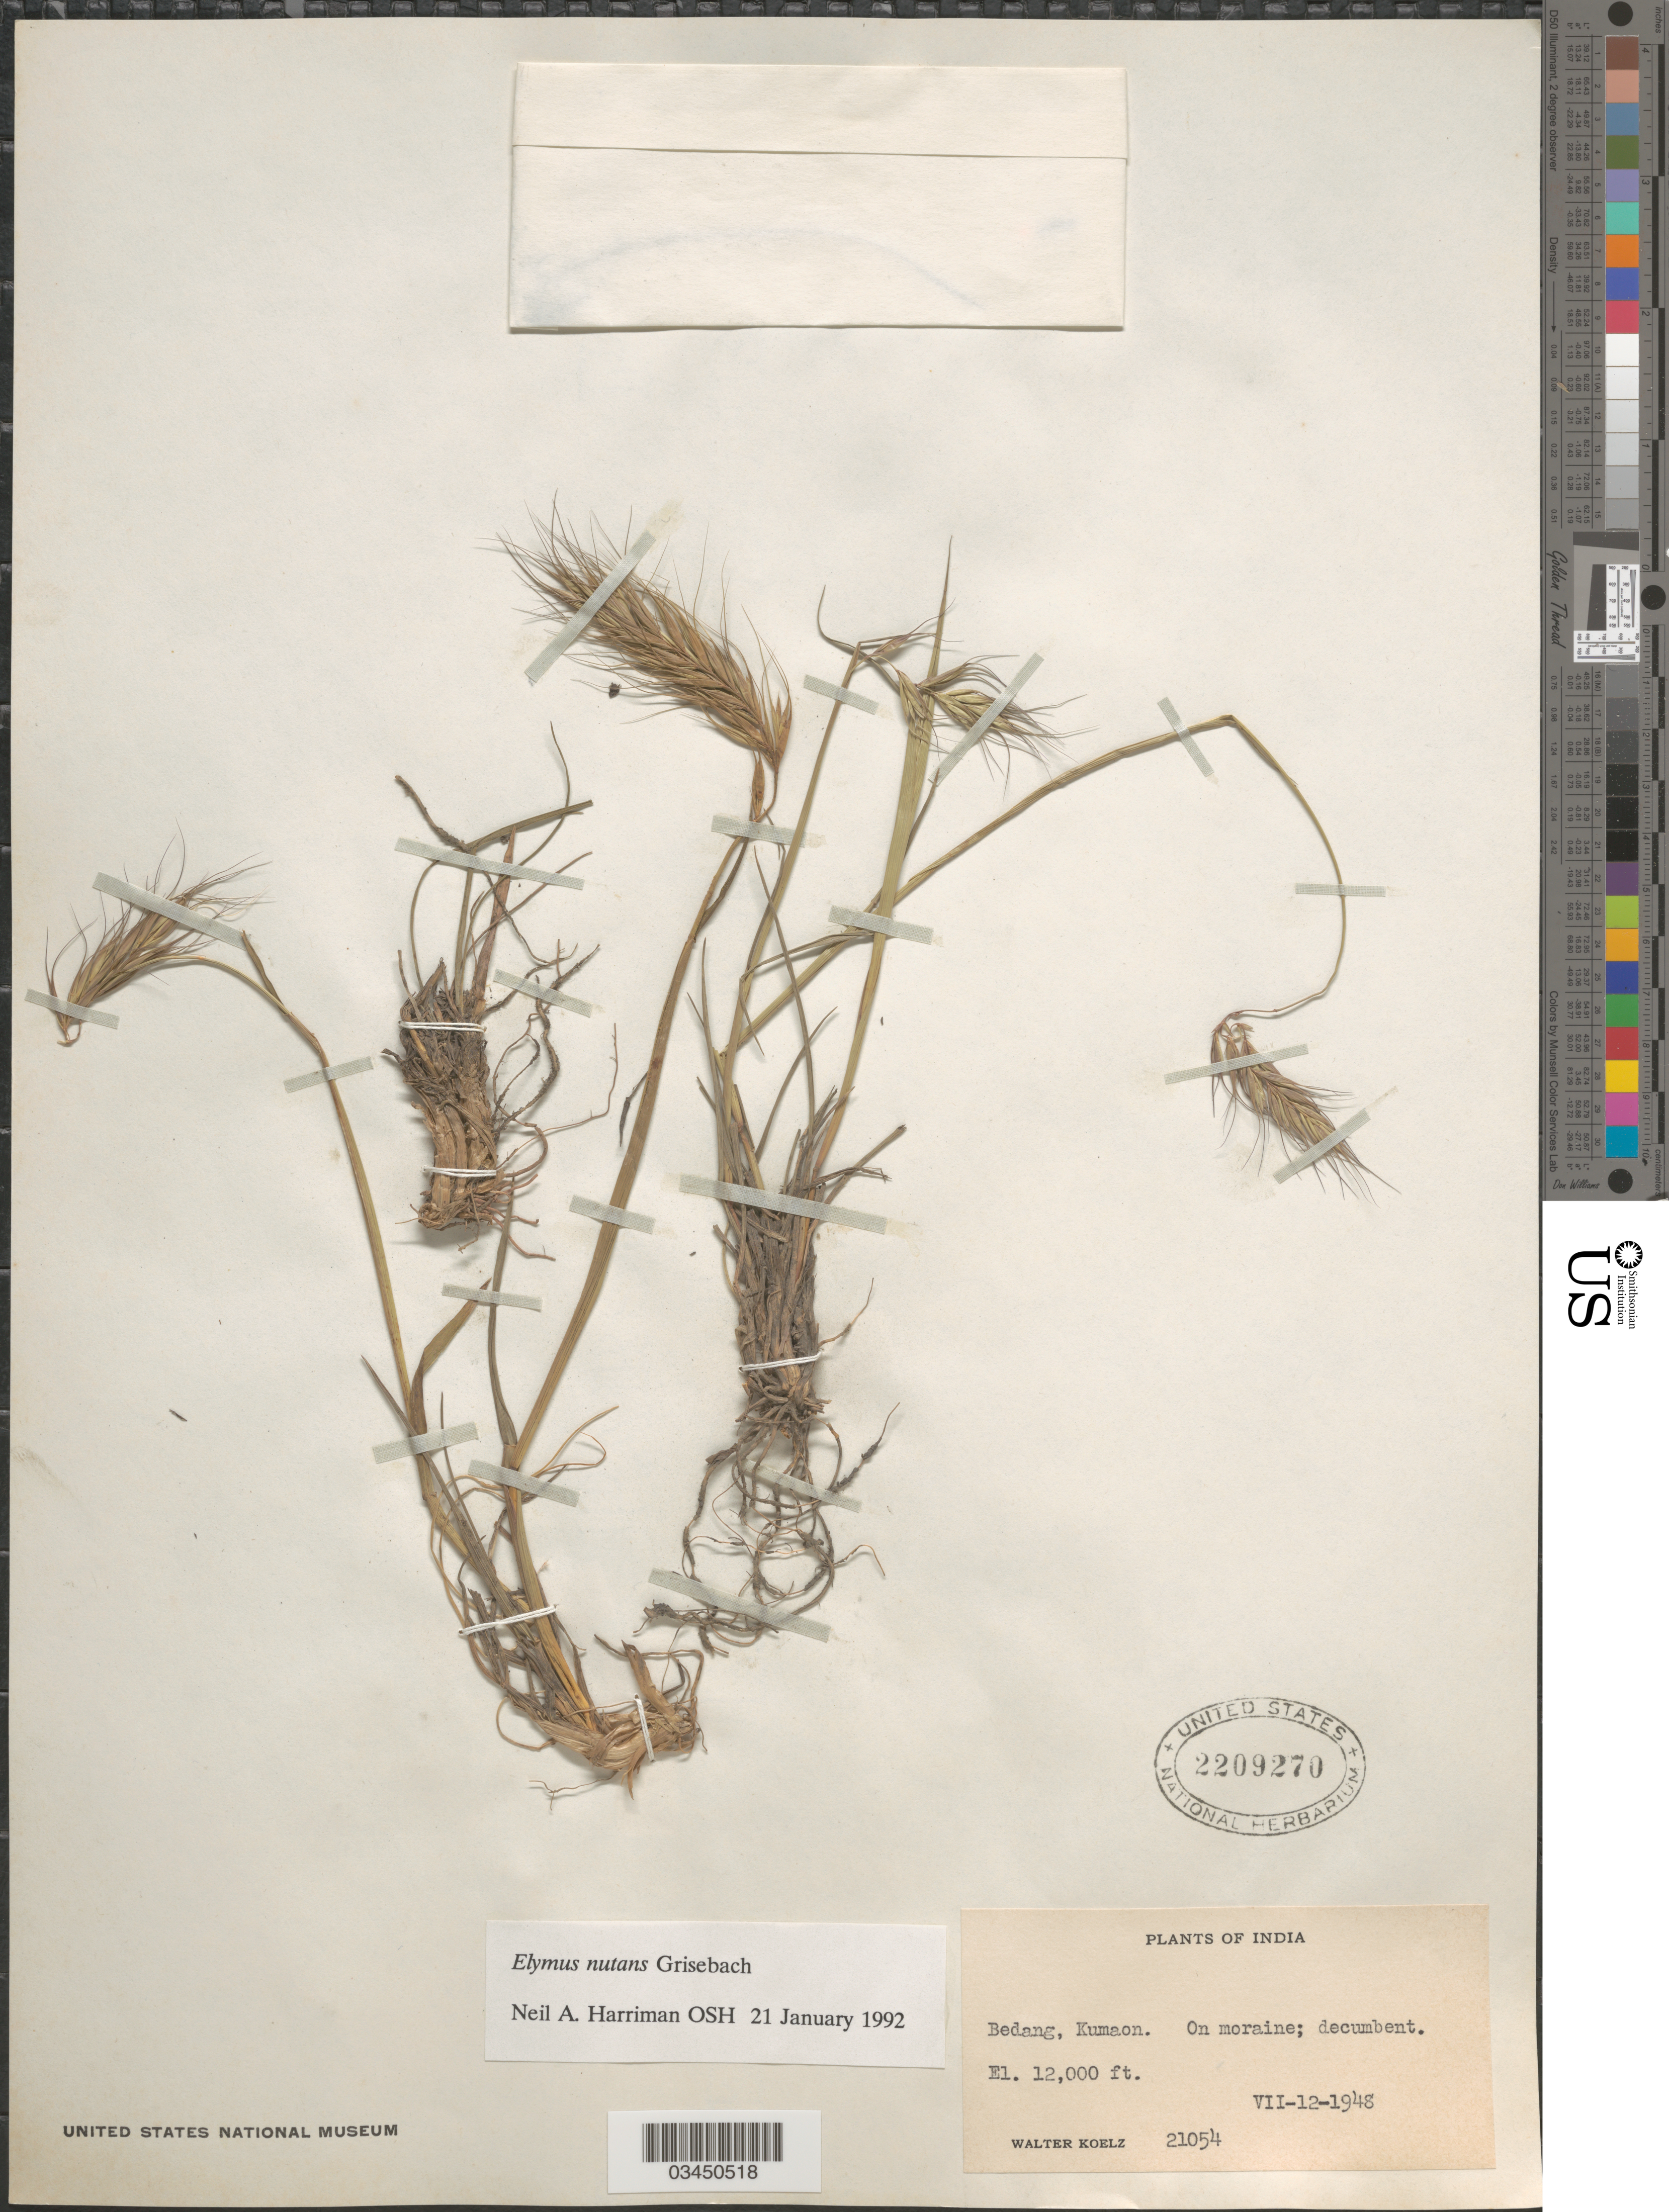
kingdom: Plantae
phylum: Tracheophyta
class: Liliopsida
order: Poales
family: Poaceae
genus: Elymus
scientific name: Elymus nutans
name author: Griseb.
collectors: W. N. Koelz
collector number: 21054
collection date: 1948-07-12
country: India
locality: Bedang, Kumaon. On moraine; decumbent.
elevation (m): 3658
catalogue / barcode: US 2209270